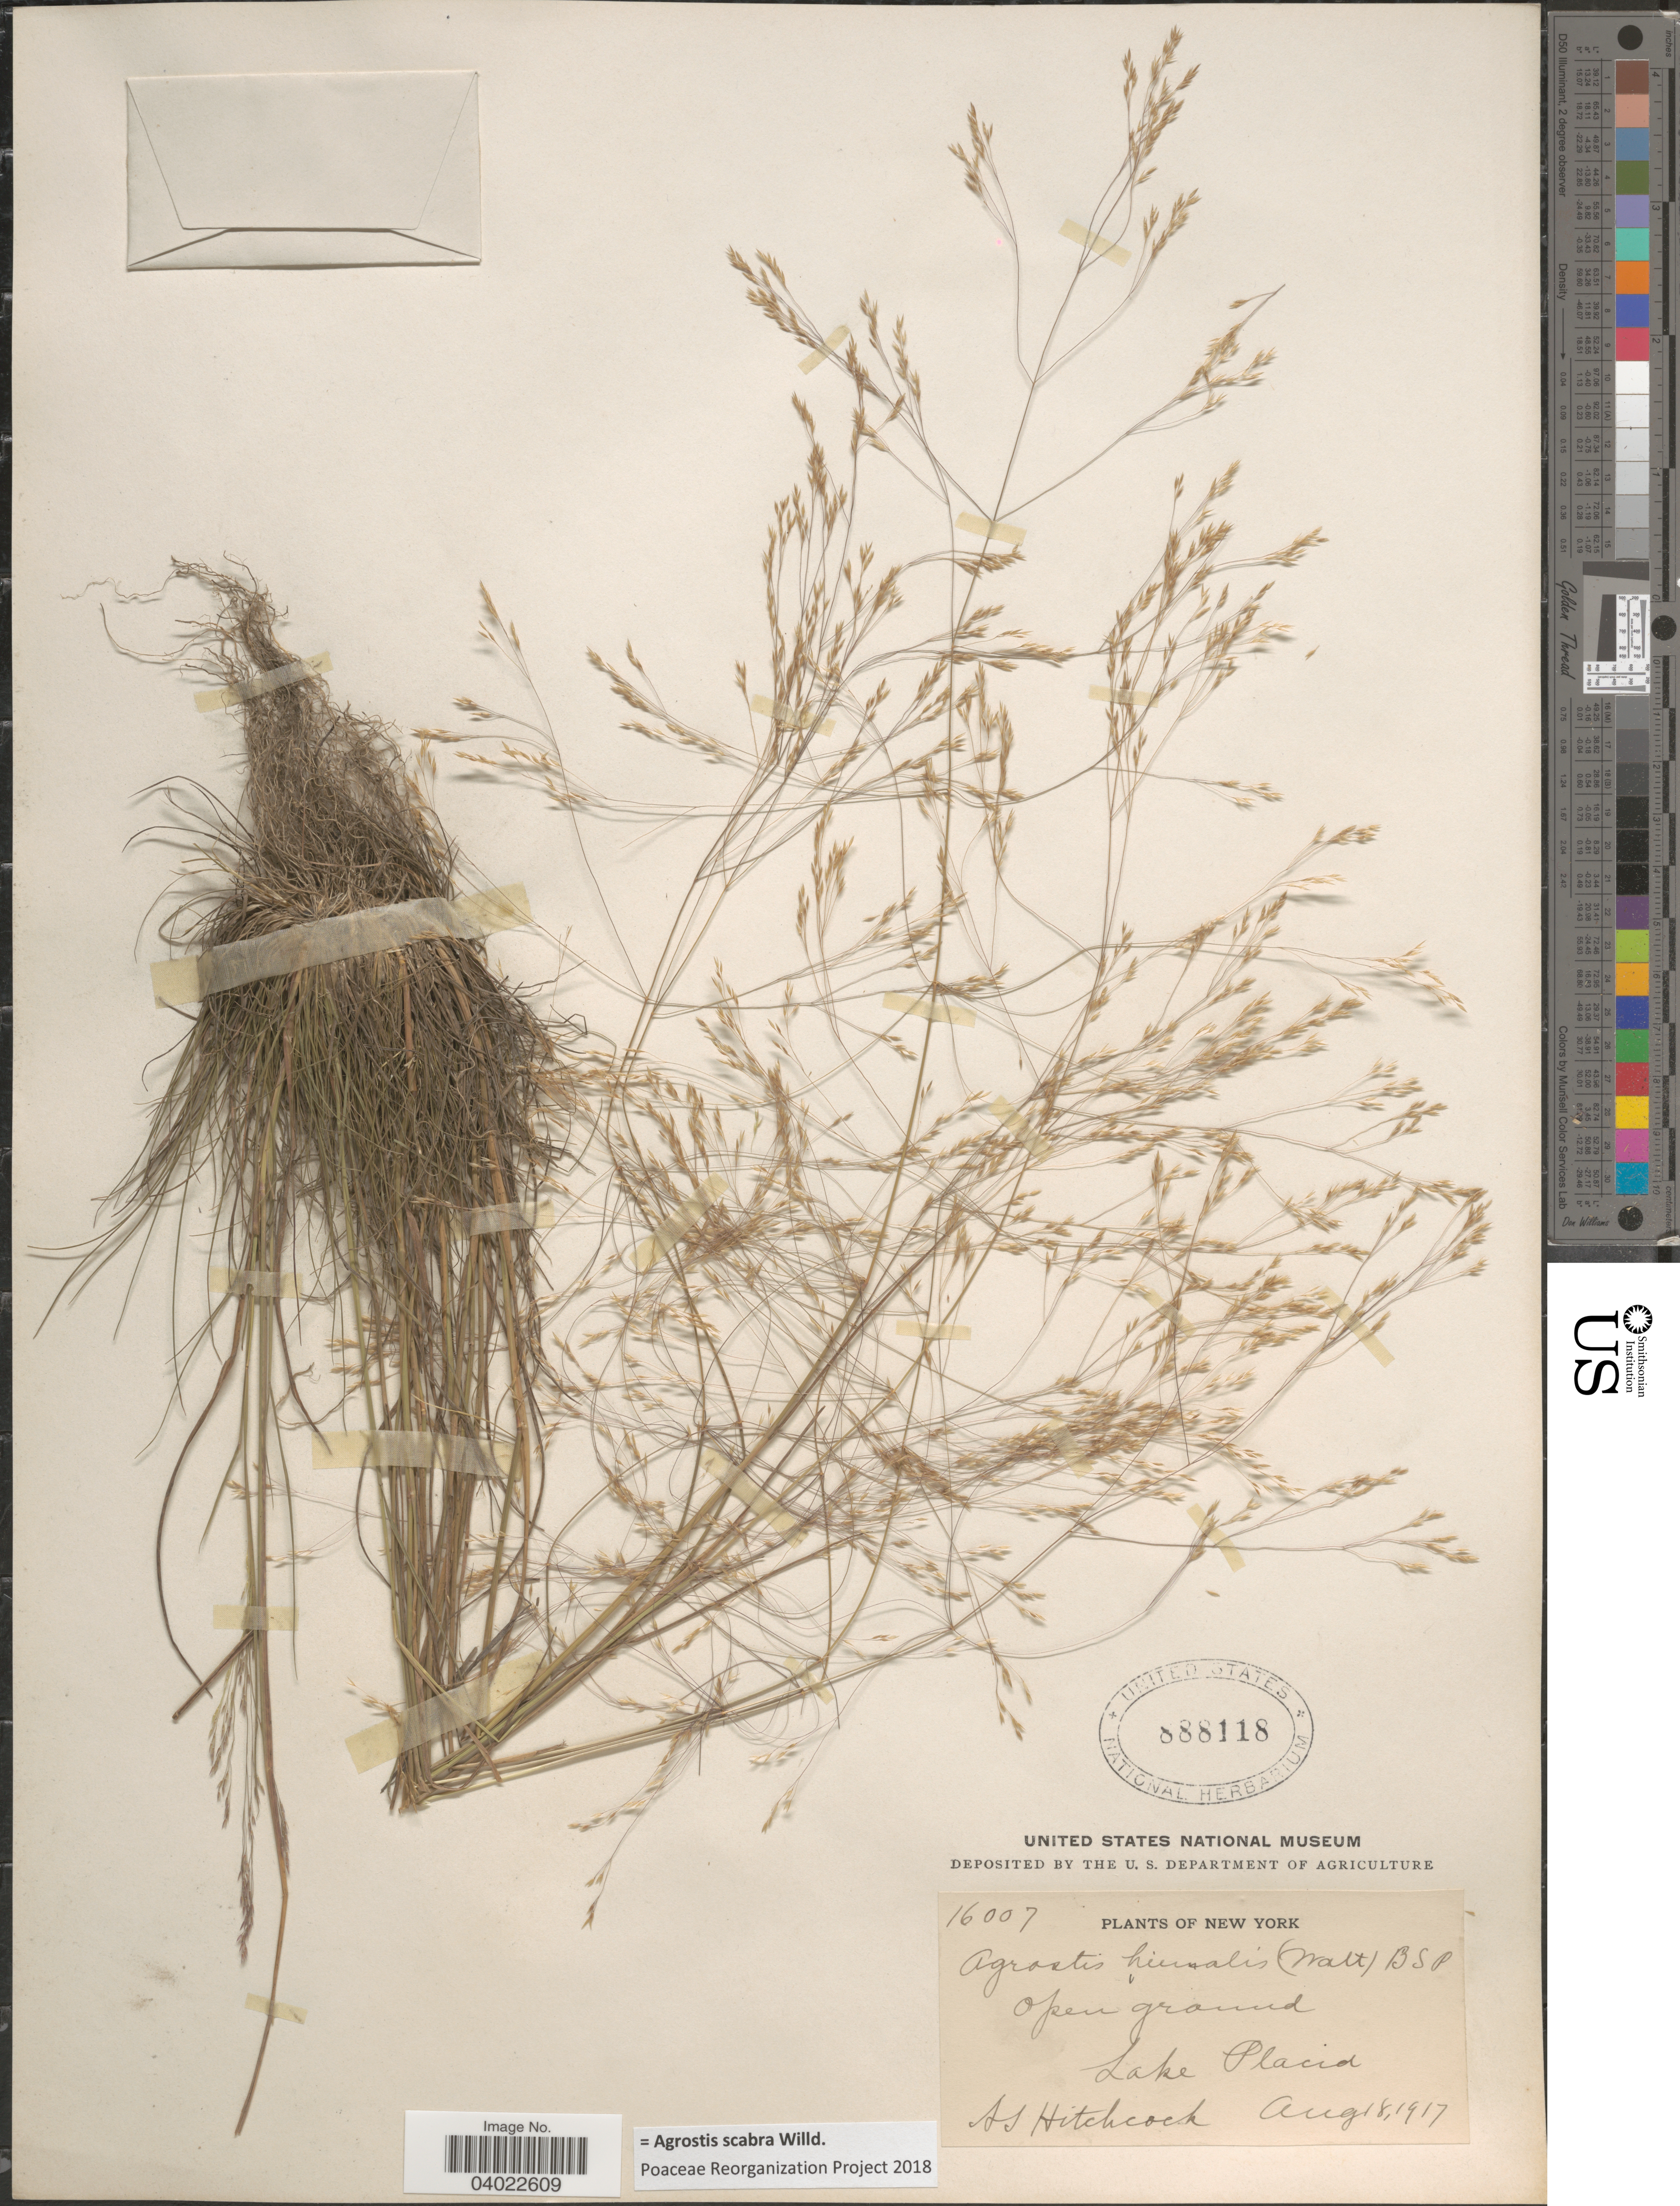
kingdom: Plantae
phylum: Tracheophyta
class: Liliopsida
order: Poales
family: Poaceae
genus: Agrostis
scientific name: Agrostis scabra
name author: Willd.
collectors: A. S. Hitchcock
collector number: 16007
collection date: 1917-08-18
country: United States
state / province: New York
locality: Lake Placid.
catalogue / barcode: US 888118